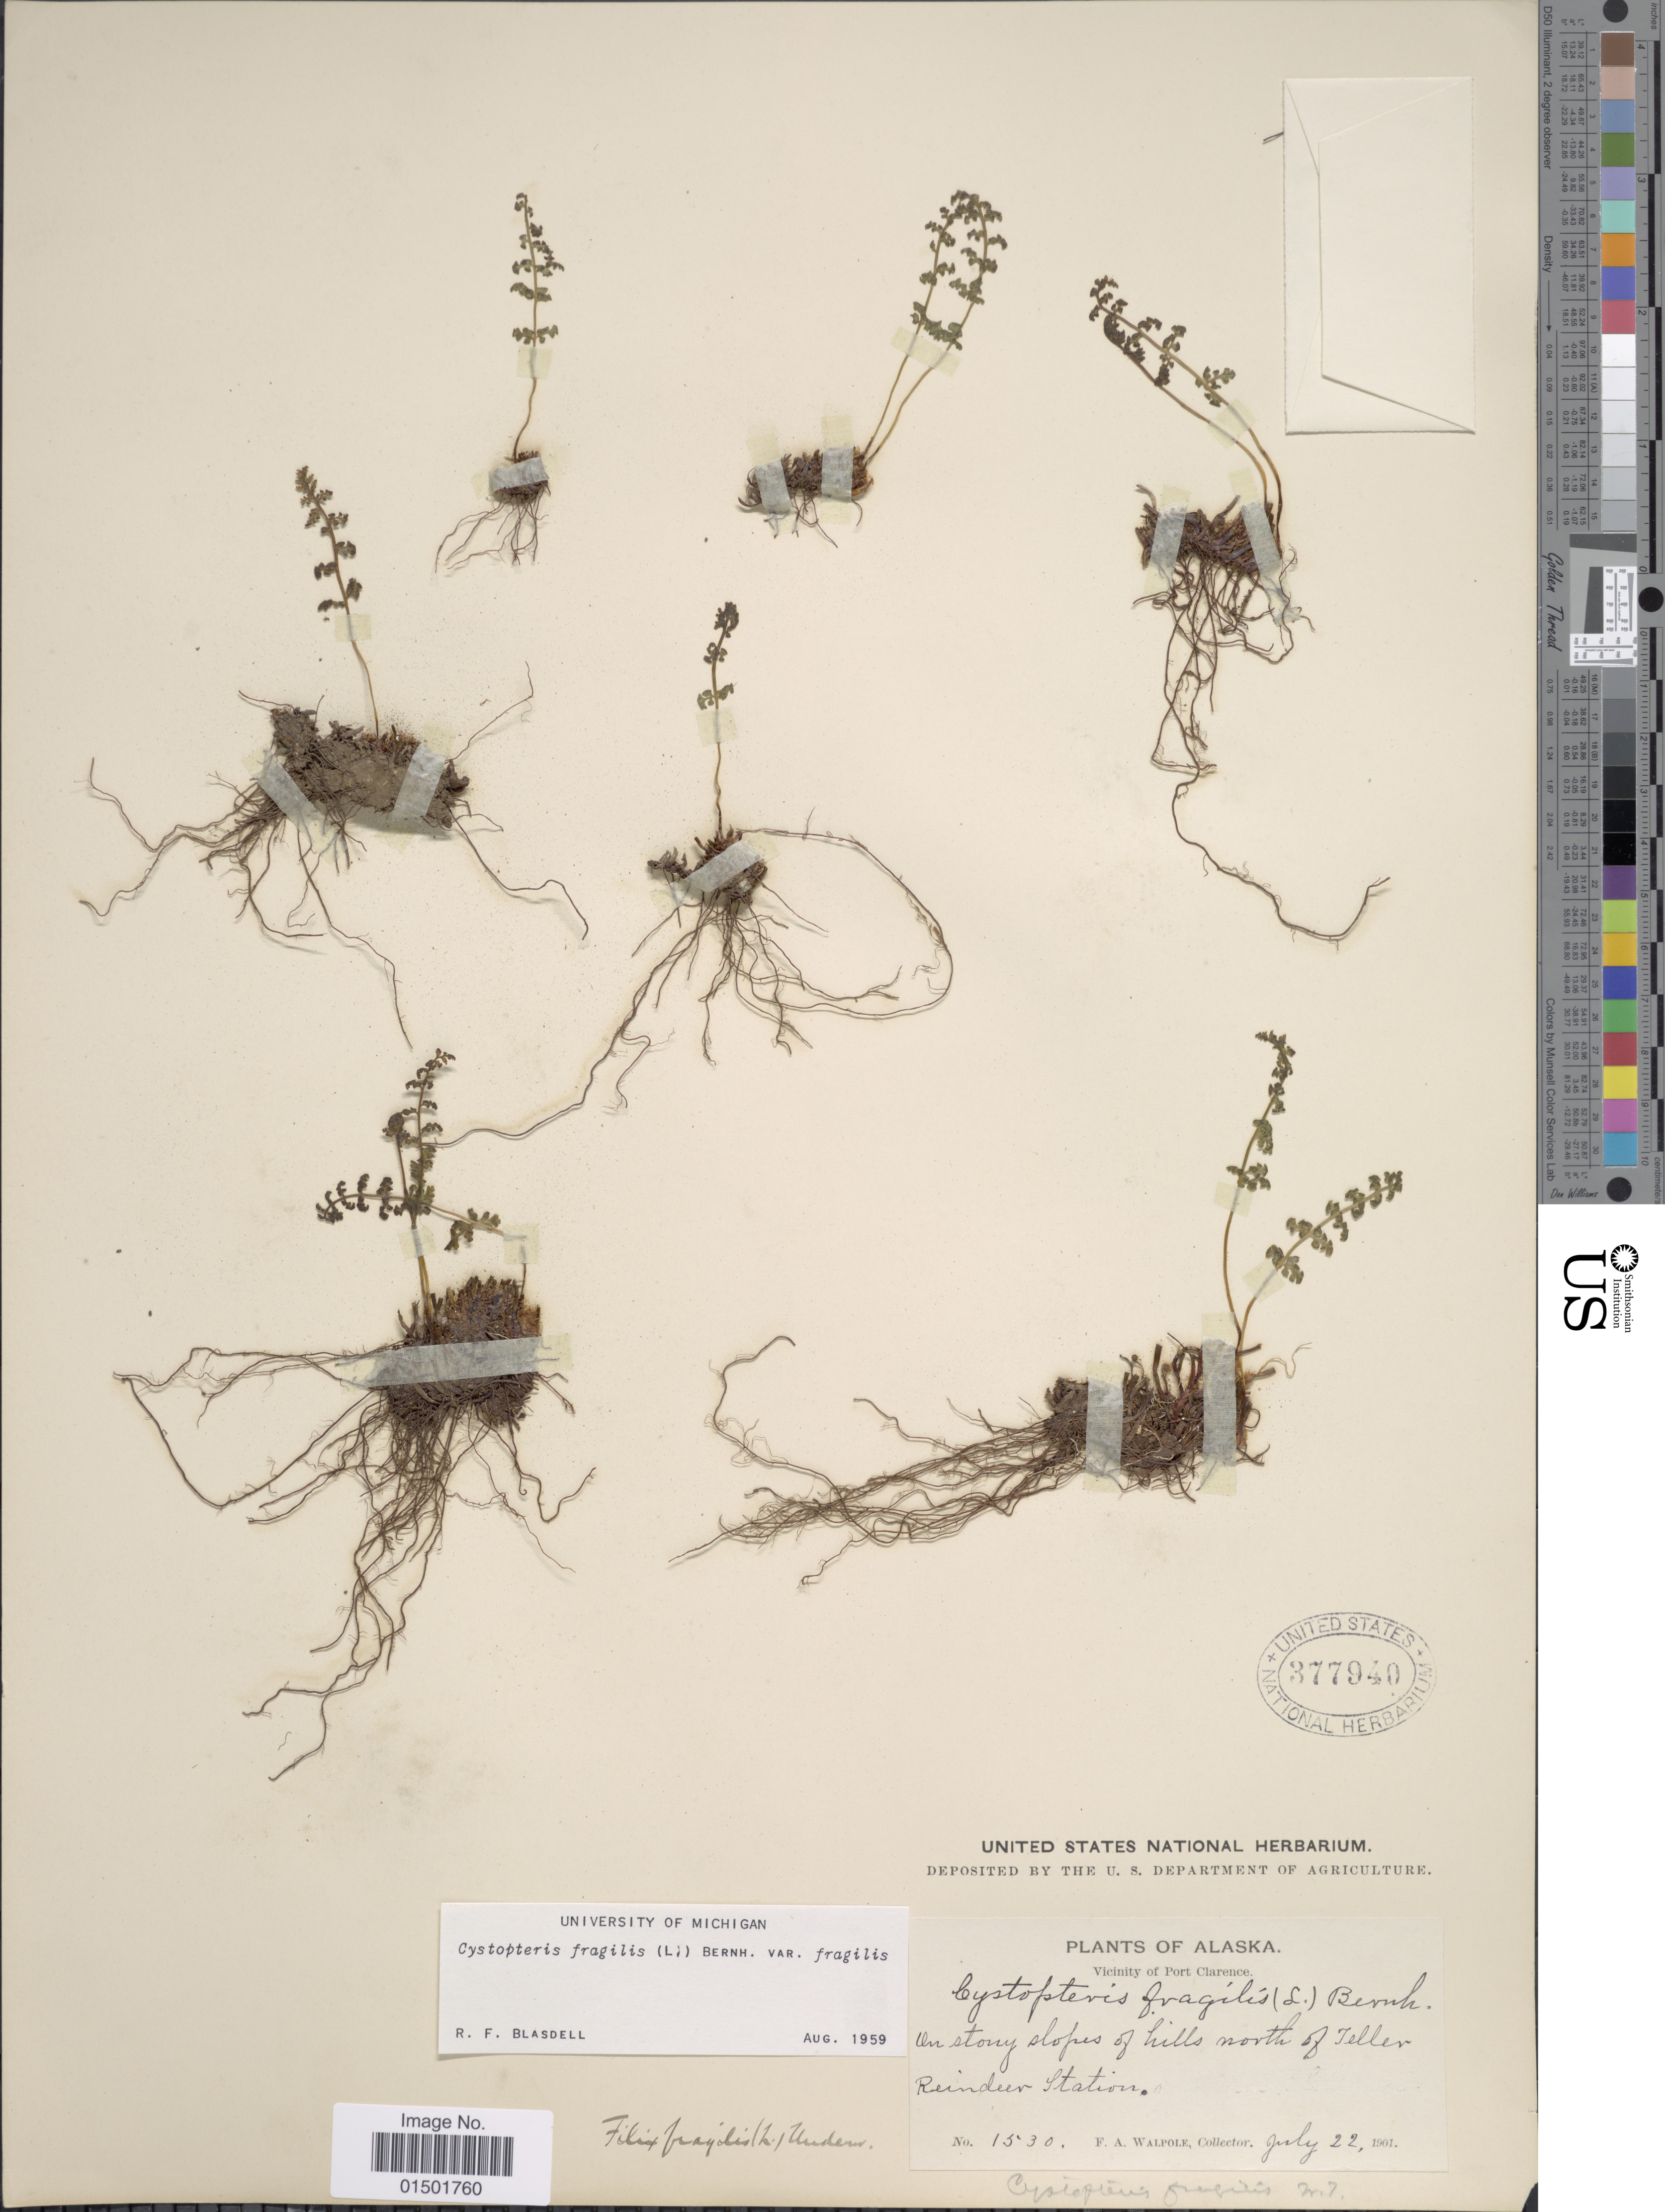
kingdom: Plantae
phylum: Tracheophyta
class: Polypodiopsida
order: Polypodiales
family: Cystopteridaceae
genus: Cystopteris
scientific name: Cystopteris fragilis var. fragilis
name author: (L.) Bernh.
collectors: F. Walpole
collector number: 1530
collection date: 1901-07-22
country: United States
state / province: Alaska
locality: Vicinity of Port Clarence. On stony slopes of hills north of Teller Reindeer Station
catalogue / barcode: US 377940